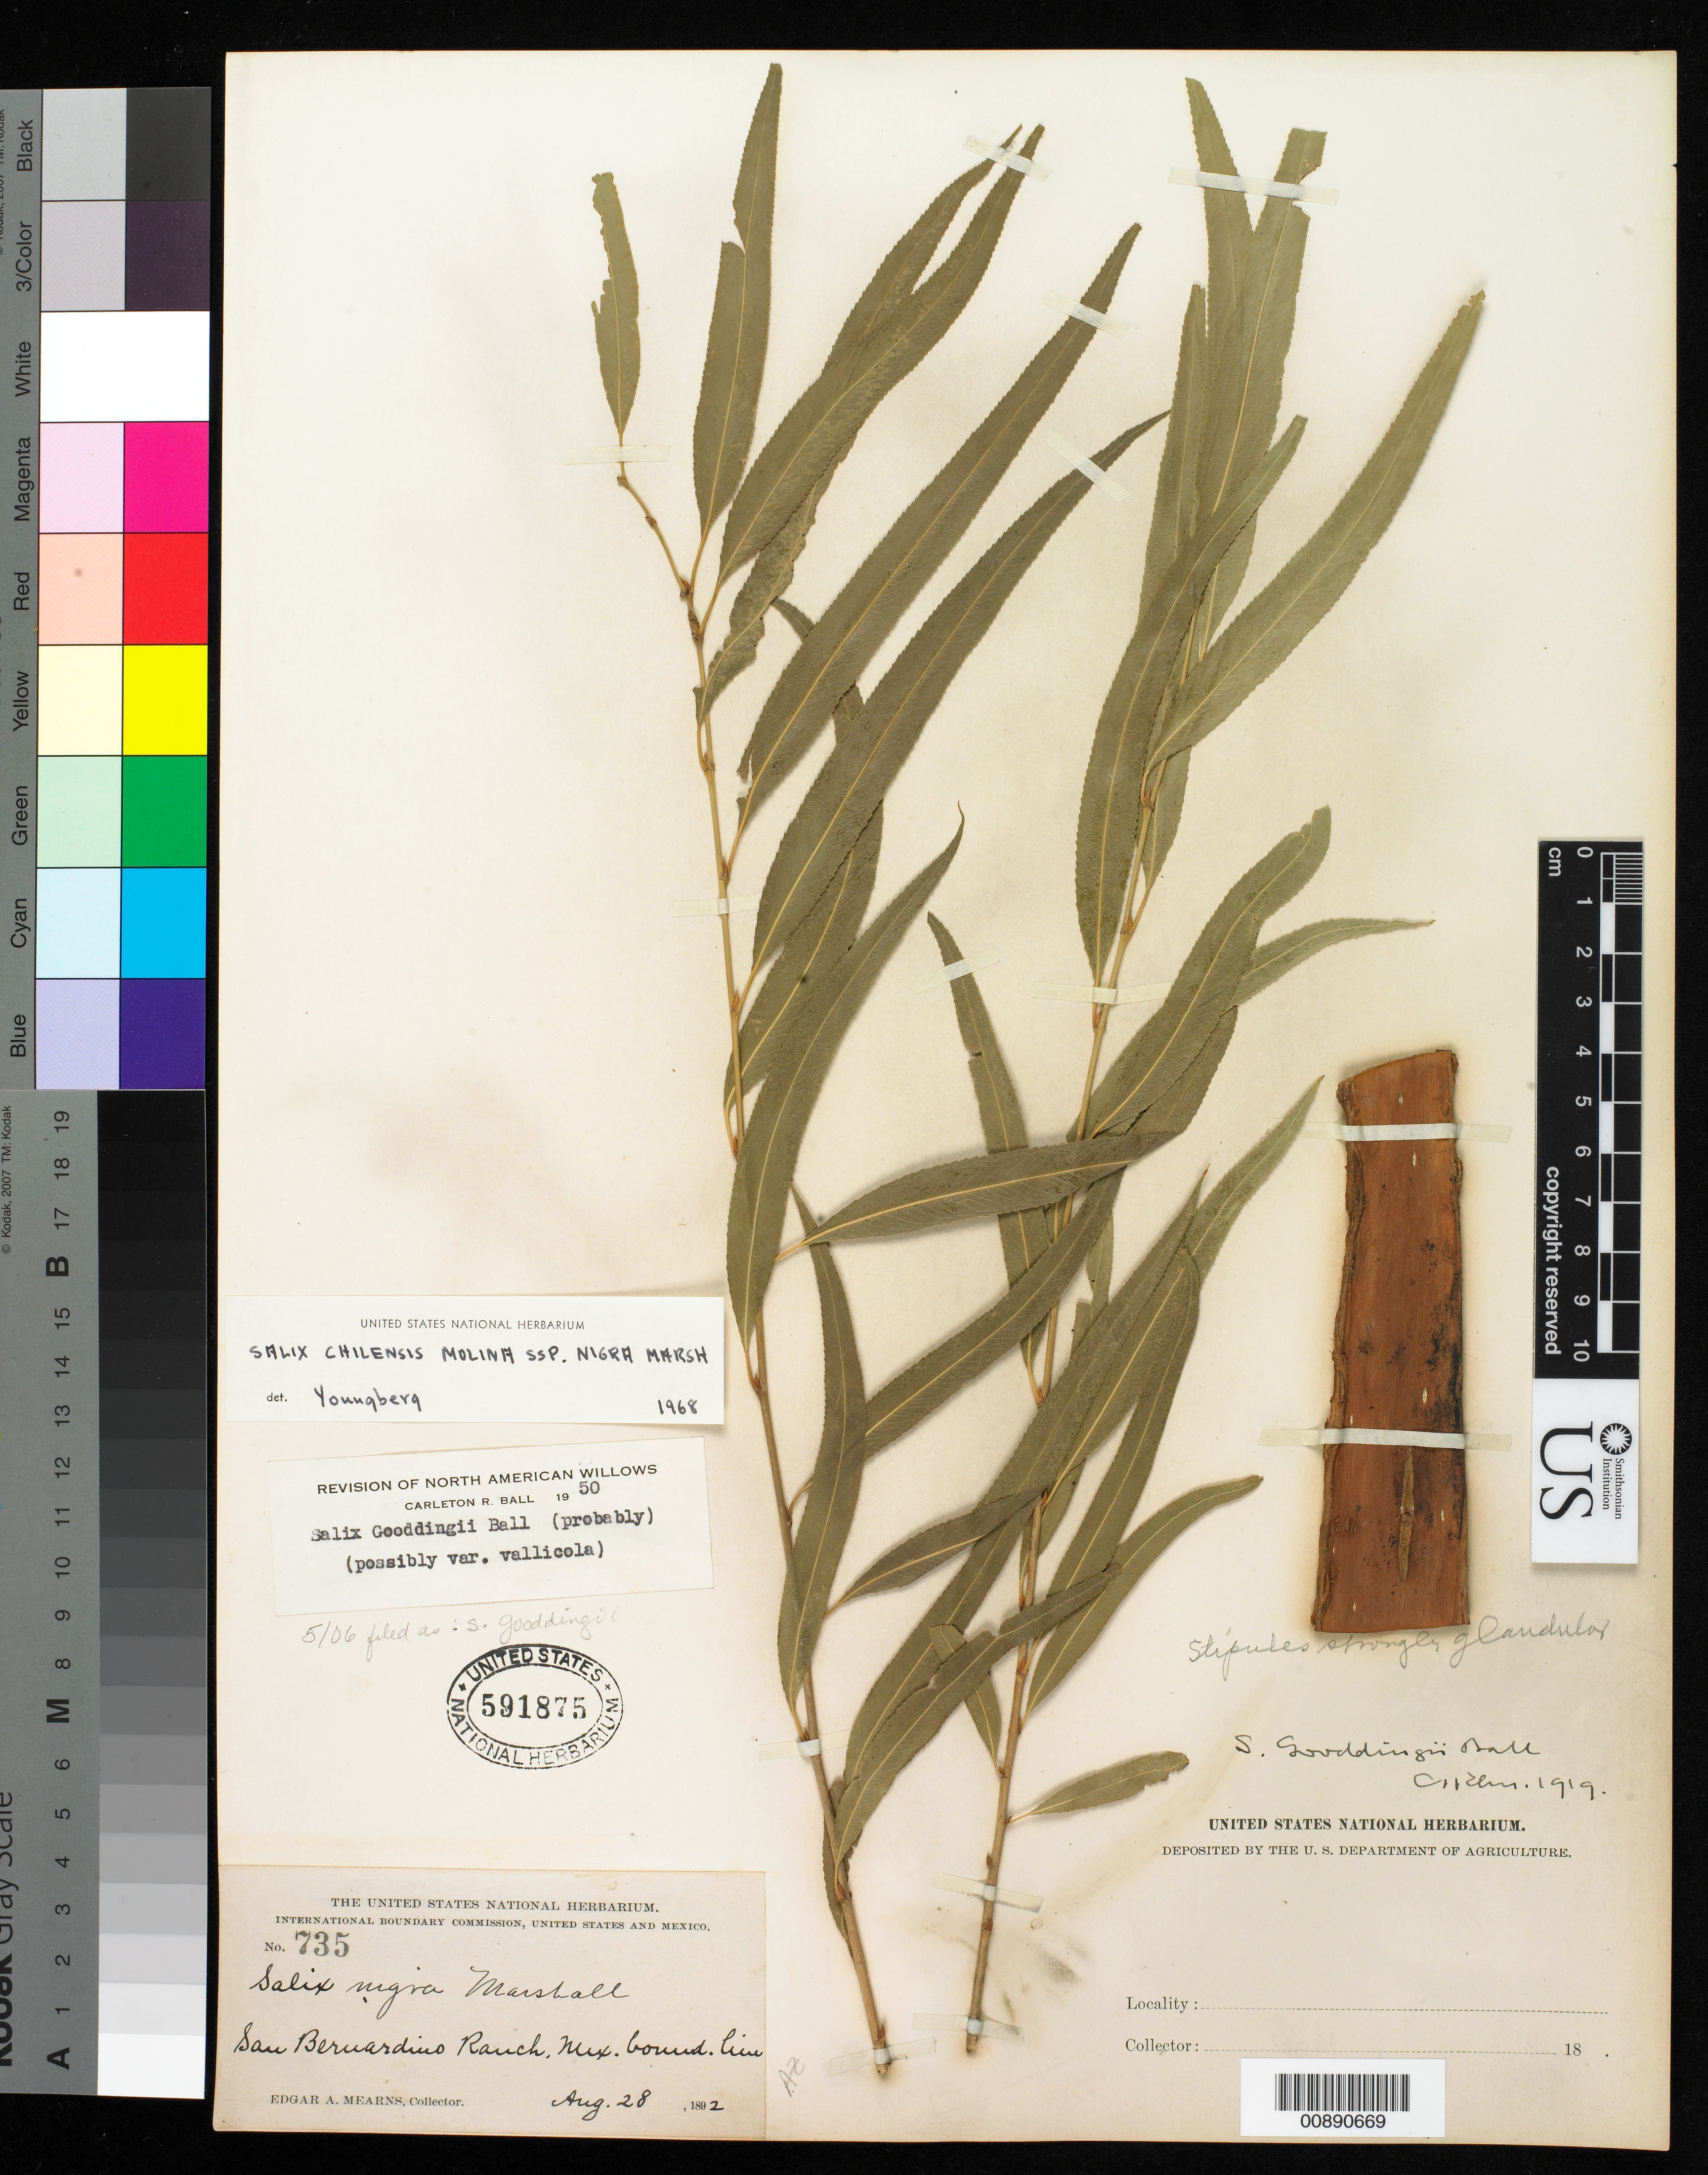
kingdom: Plantae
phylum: Tracheophyta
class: Magnoliopsida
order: Malpighiales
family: Salicaceae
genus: Salix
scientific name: Salix gooddingii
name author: C.R. Ball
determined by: Ball, C. R.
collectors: E. A. Mearns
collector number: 735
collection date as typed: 28 Aug 1892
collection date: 1892-08-28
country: United States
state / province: Arizona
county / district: Cochise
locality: San Bernardino Ranch, Mexican Boundary Line.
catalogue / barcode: US 591875